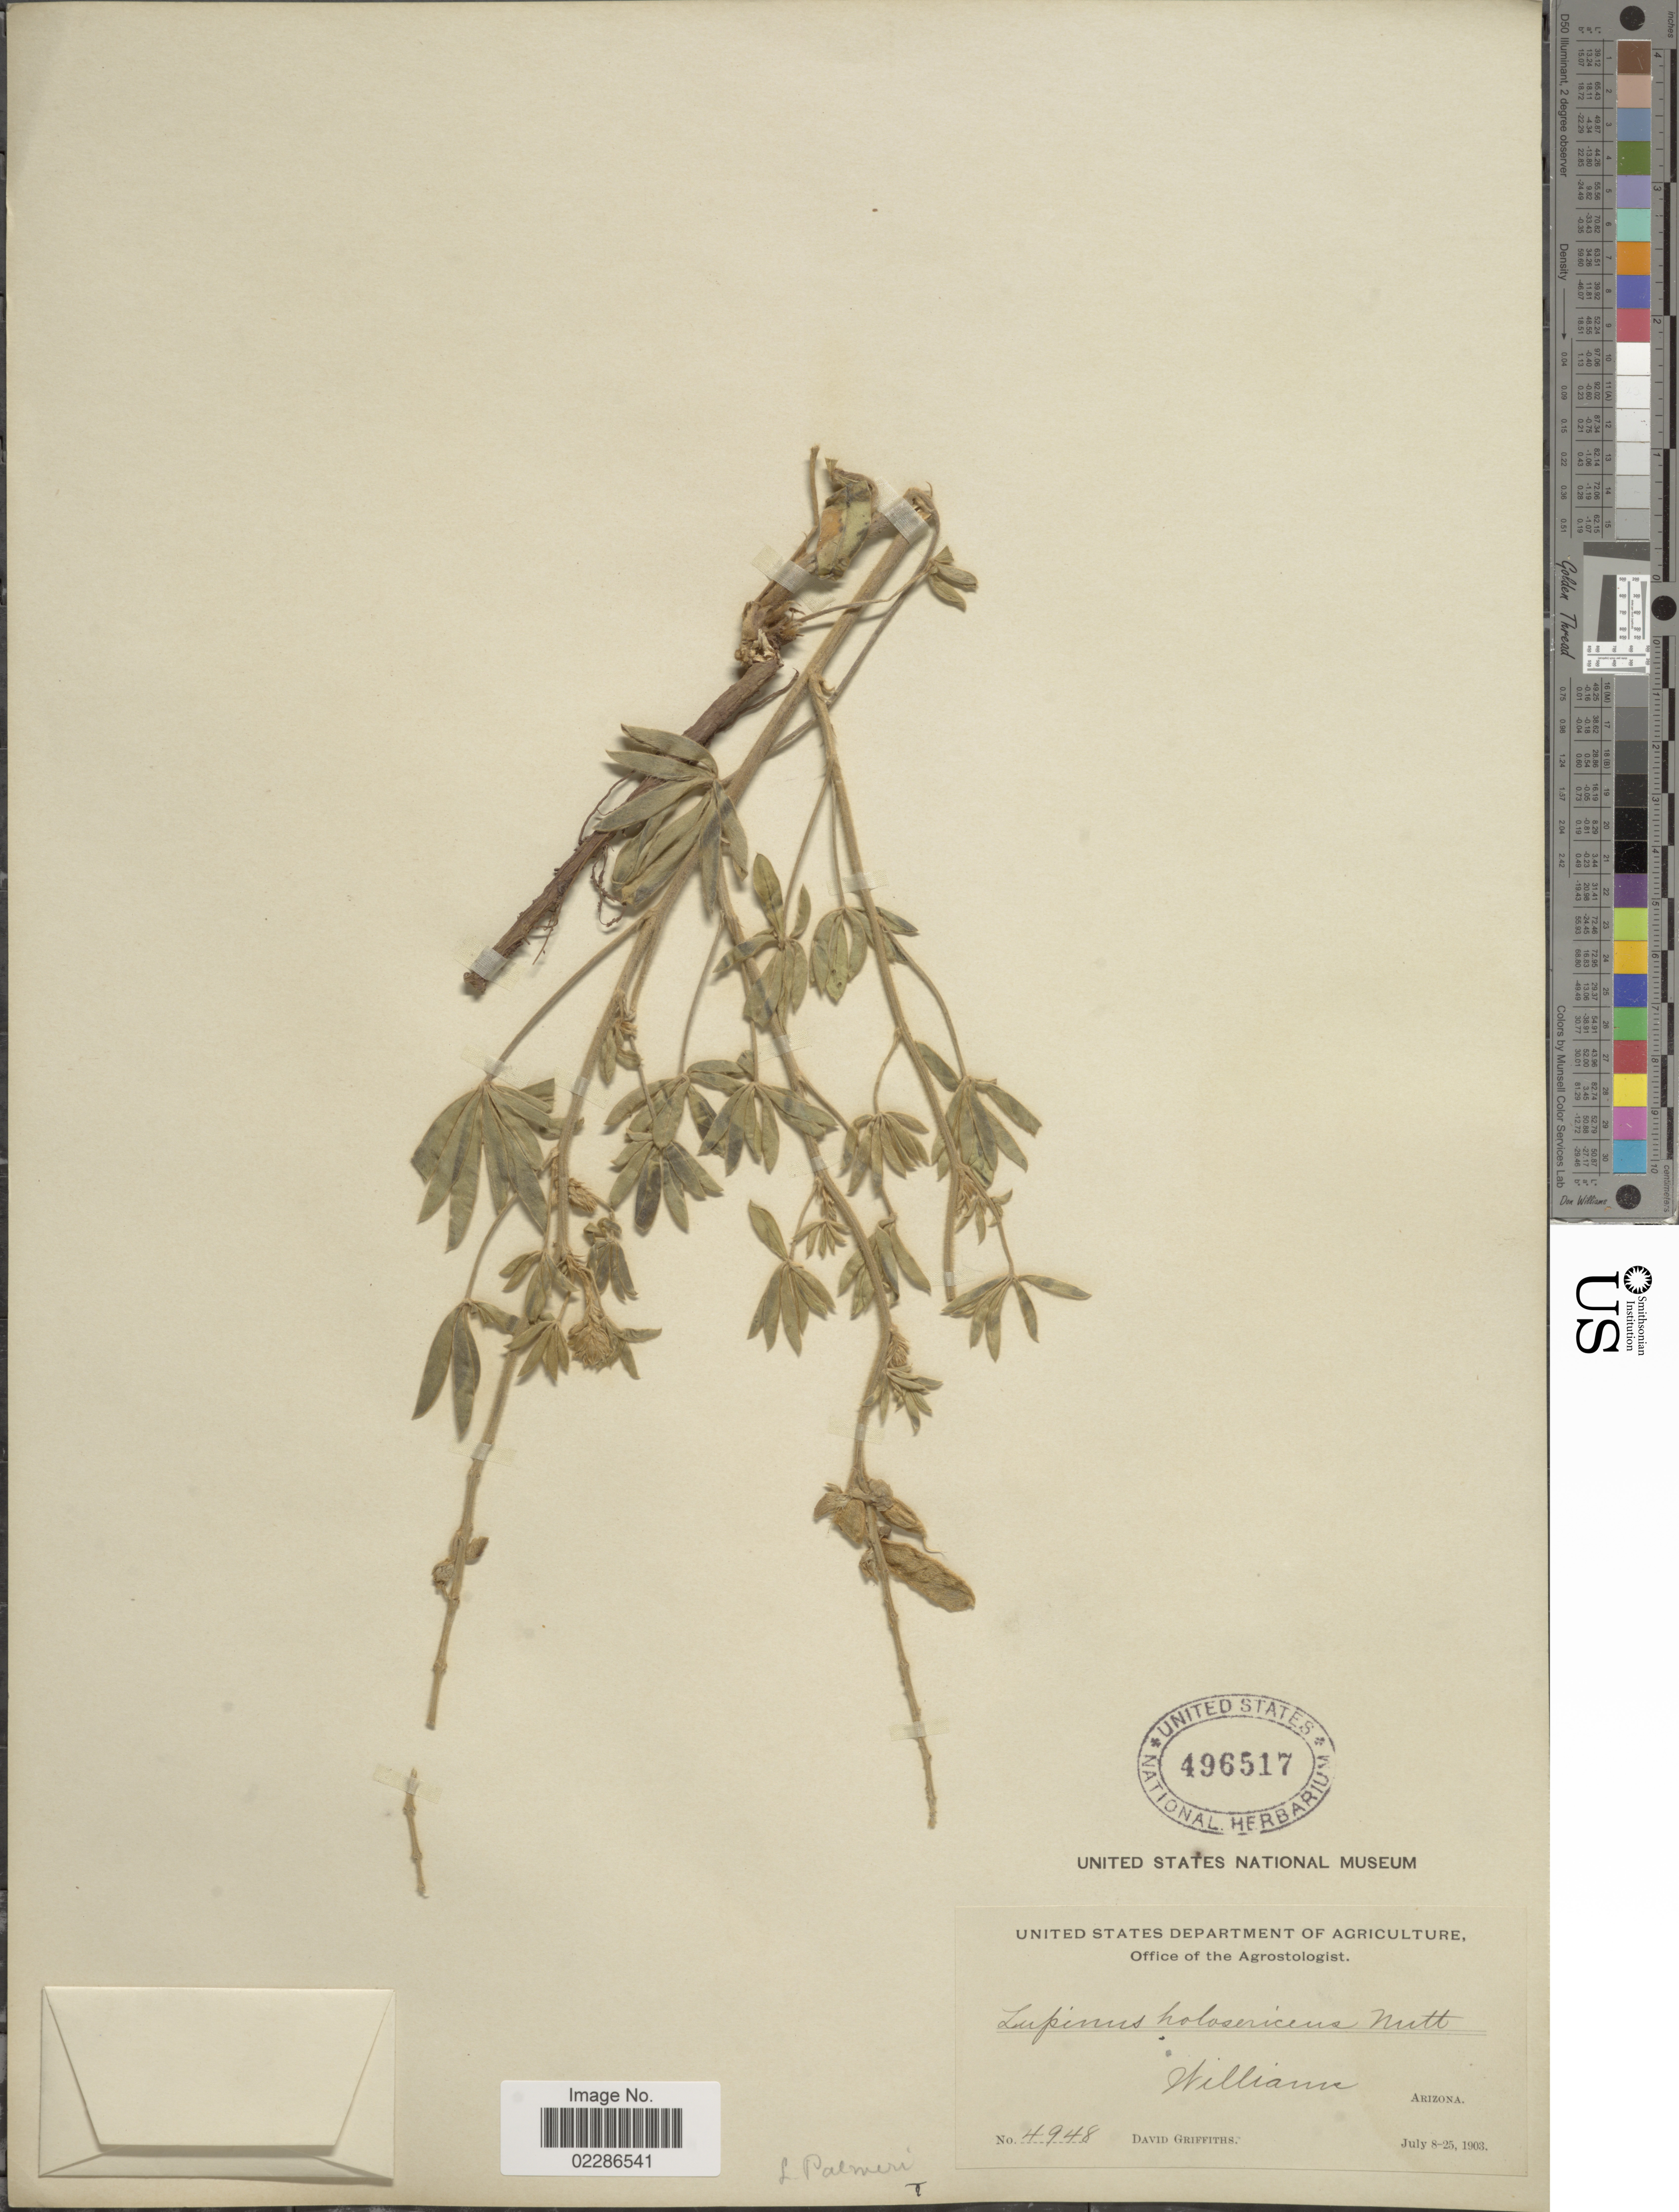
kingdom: Plantae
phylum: Tracheophyta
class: Magnoliopsida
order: Fabales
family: Fabaceae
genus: Lupinus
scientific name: Lupinus palmeri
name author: S. Watson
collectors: D. Griffiths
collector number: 4948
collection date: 1903-07-08/1903-07-25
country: United States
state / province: Arizona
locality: Williams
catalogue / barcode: US 496517